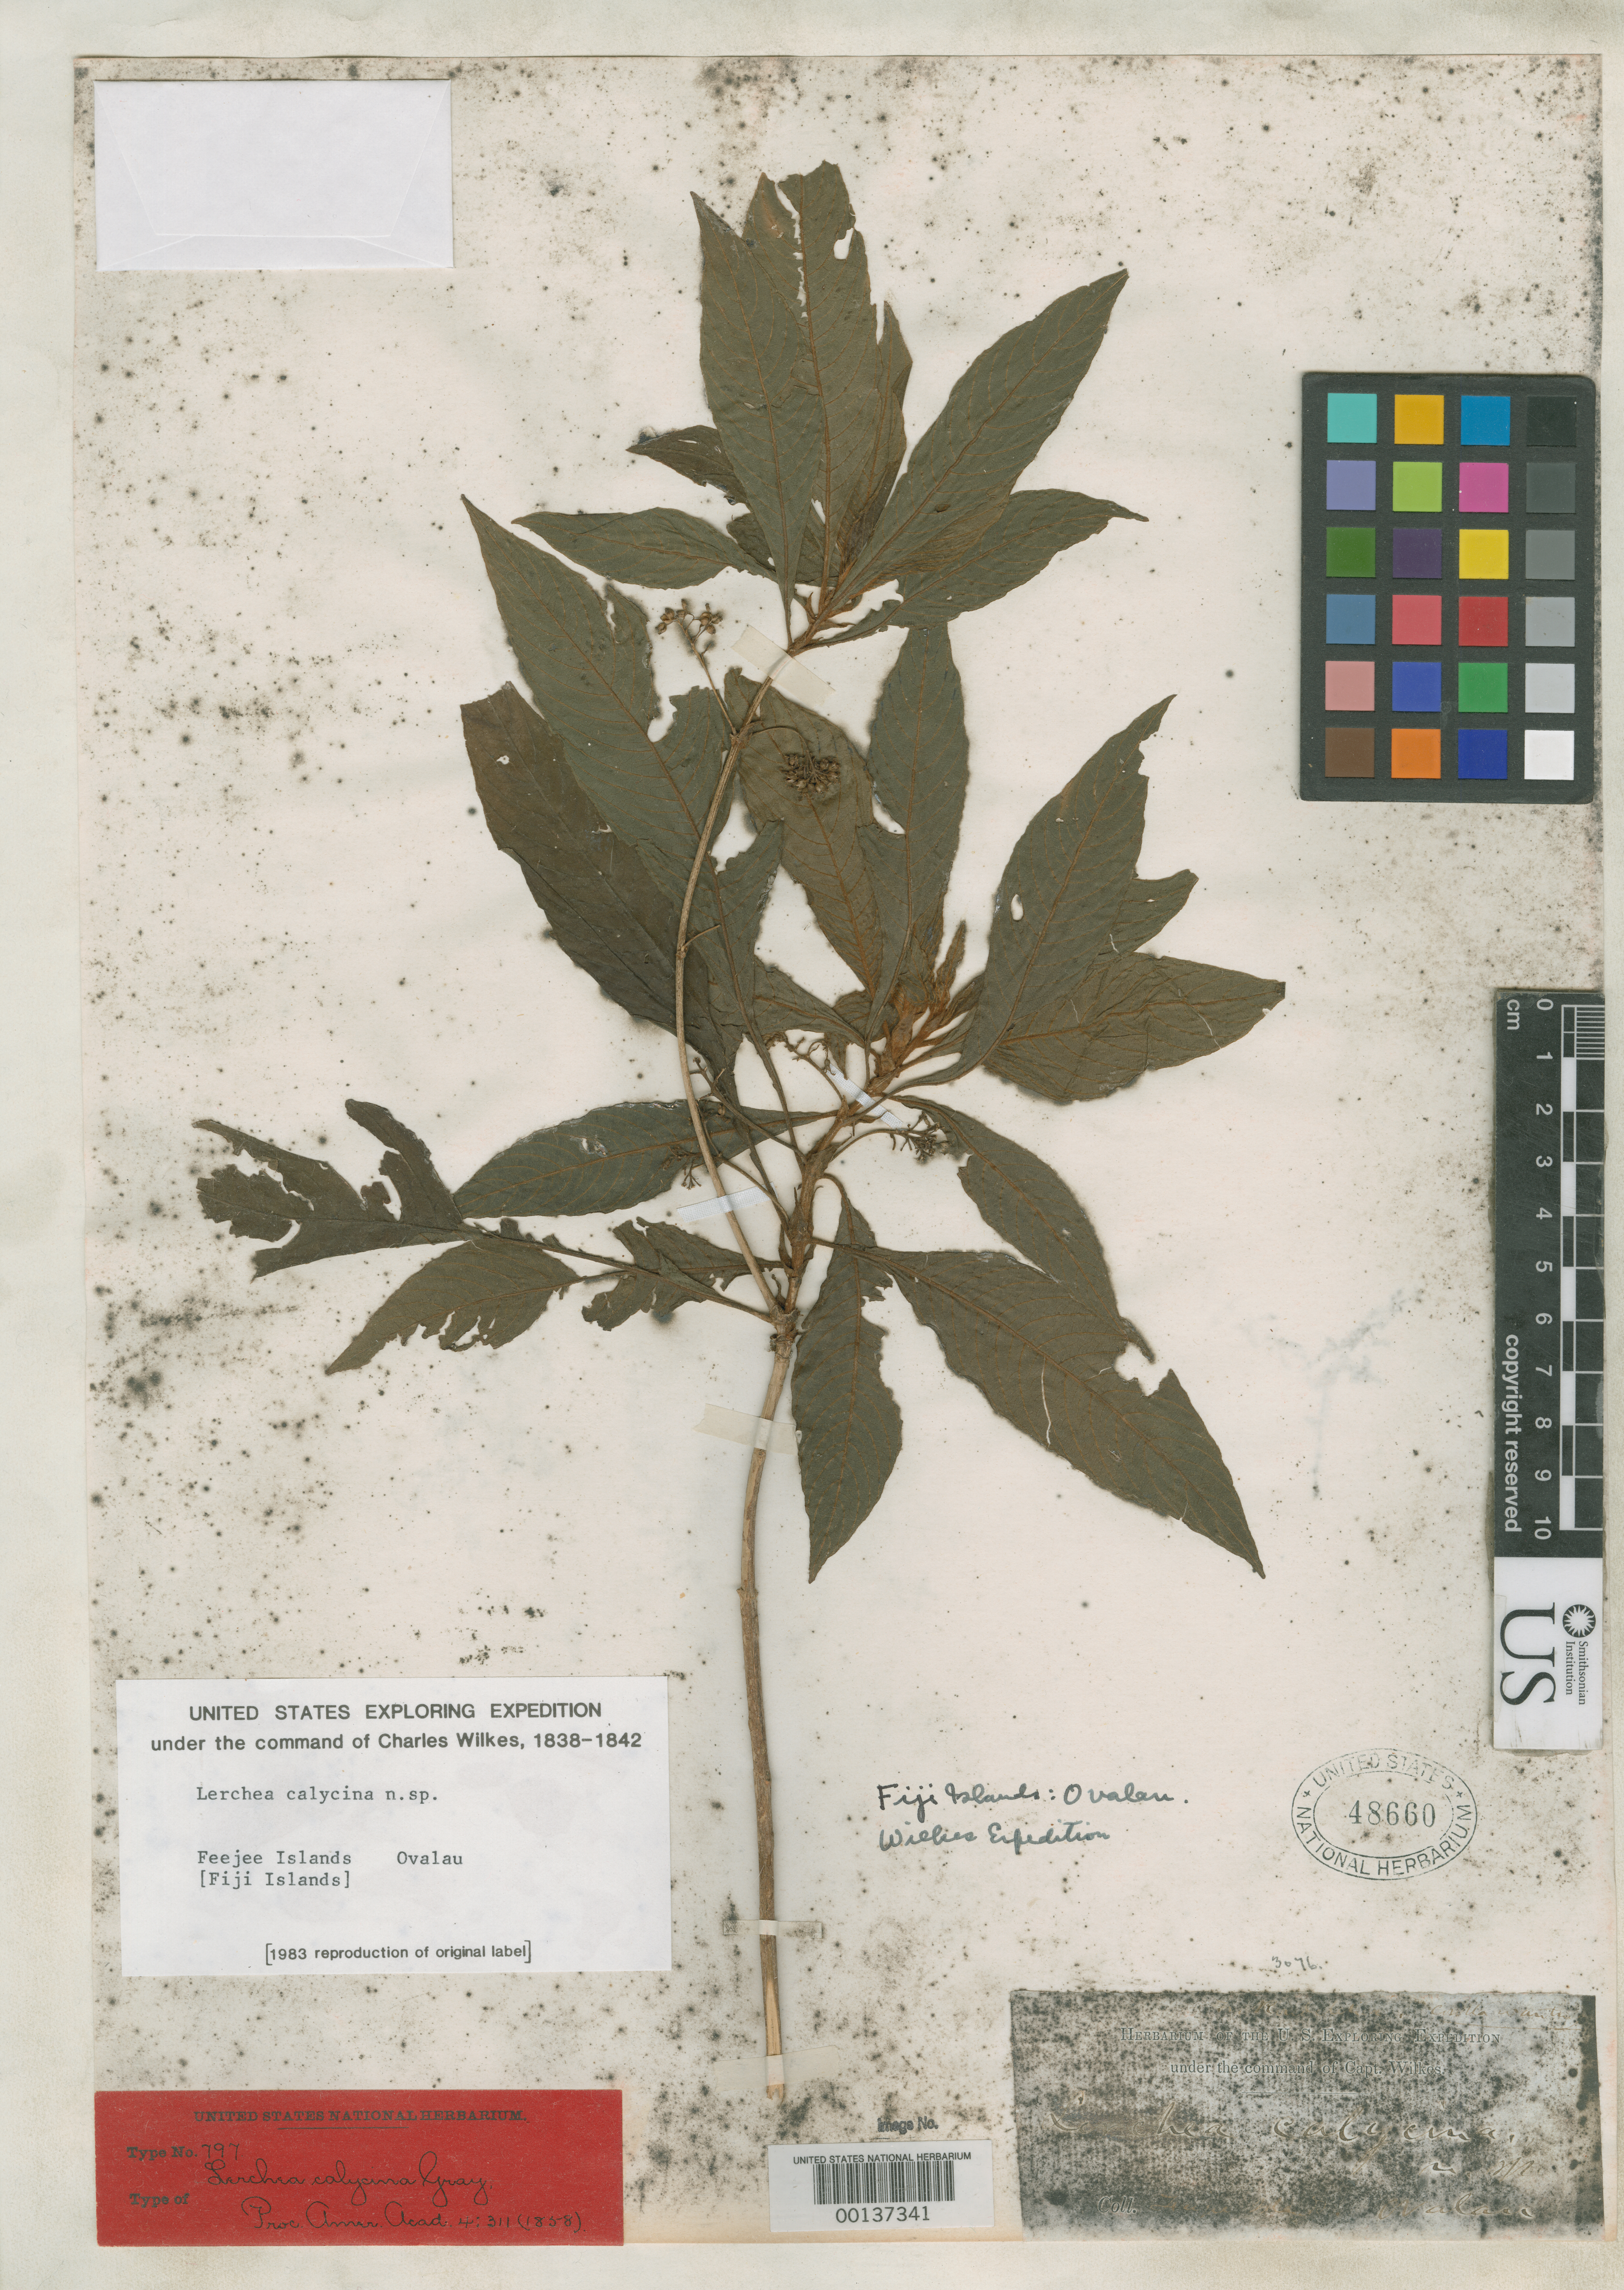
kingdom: Plantae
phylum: Tracheophyta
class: Magnoliopsida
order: Gentianales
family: Rubiaceae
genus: Lerchea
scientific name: Lerchea calycina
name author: A. Gray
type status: Holotype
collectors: Wilkes Explor. Exped.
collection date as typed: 1838 to -- --- 1842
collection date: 1838/1842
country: Fiji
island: Ovalau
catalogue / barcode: US 48660